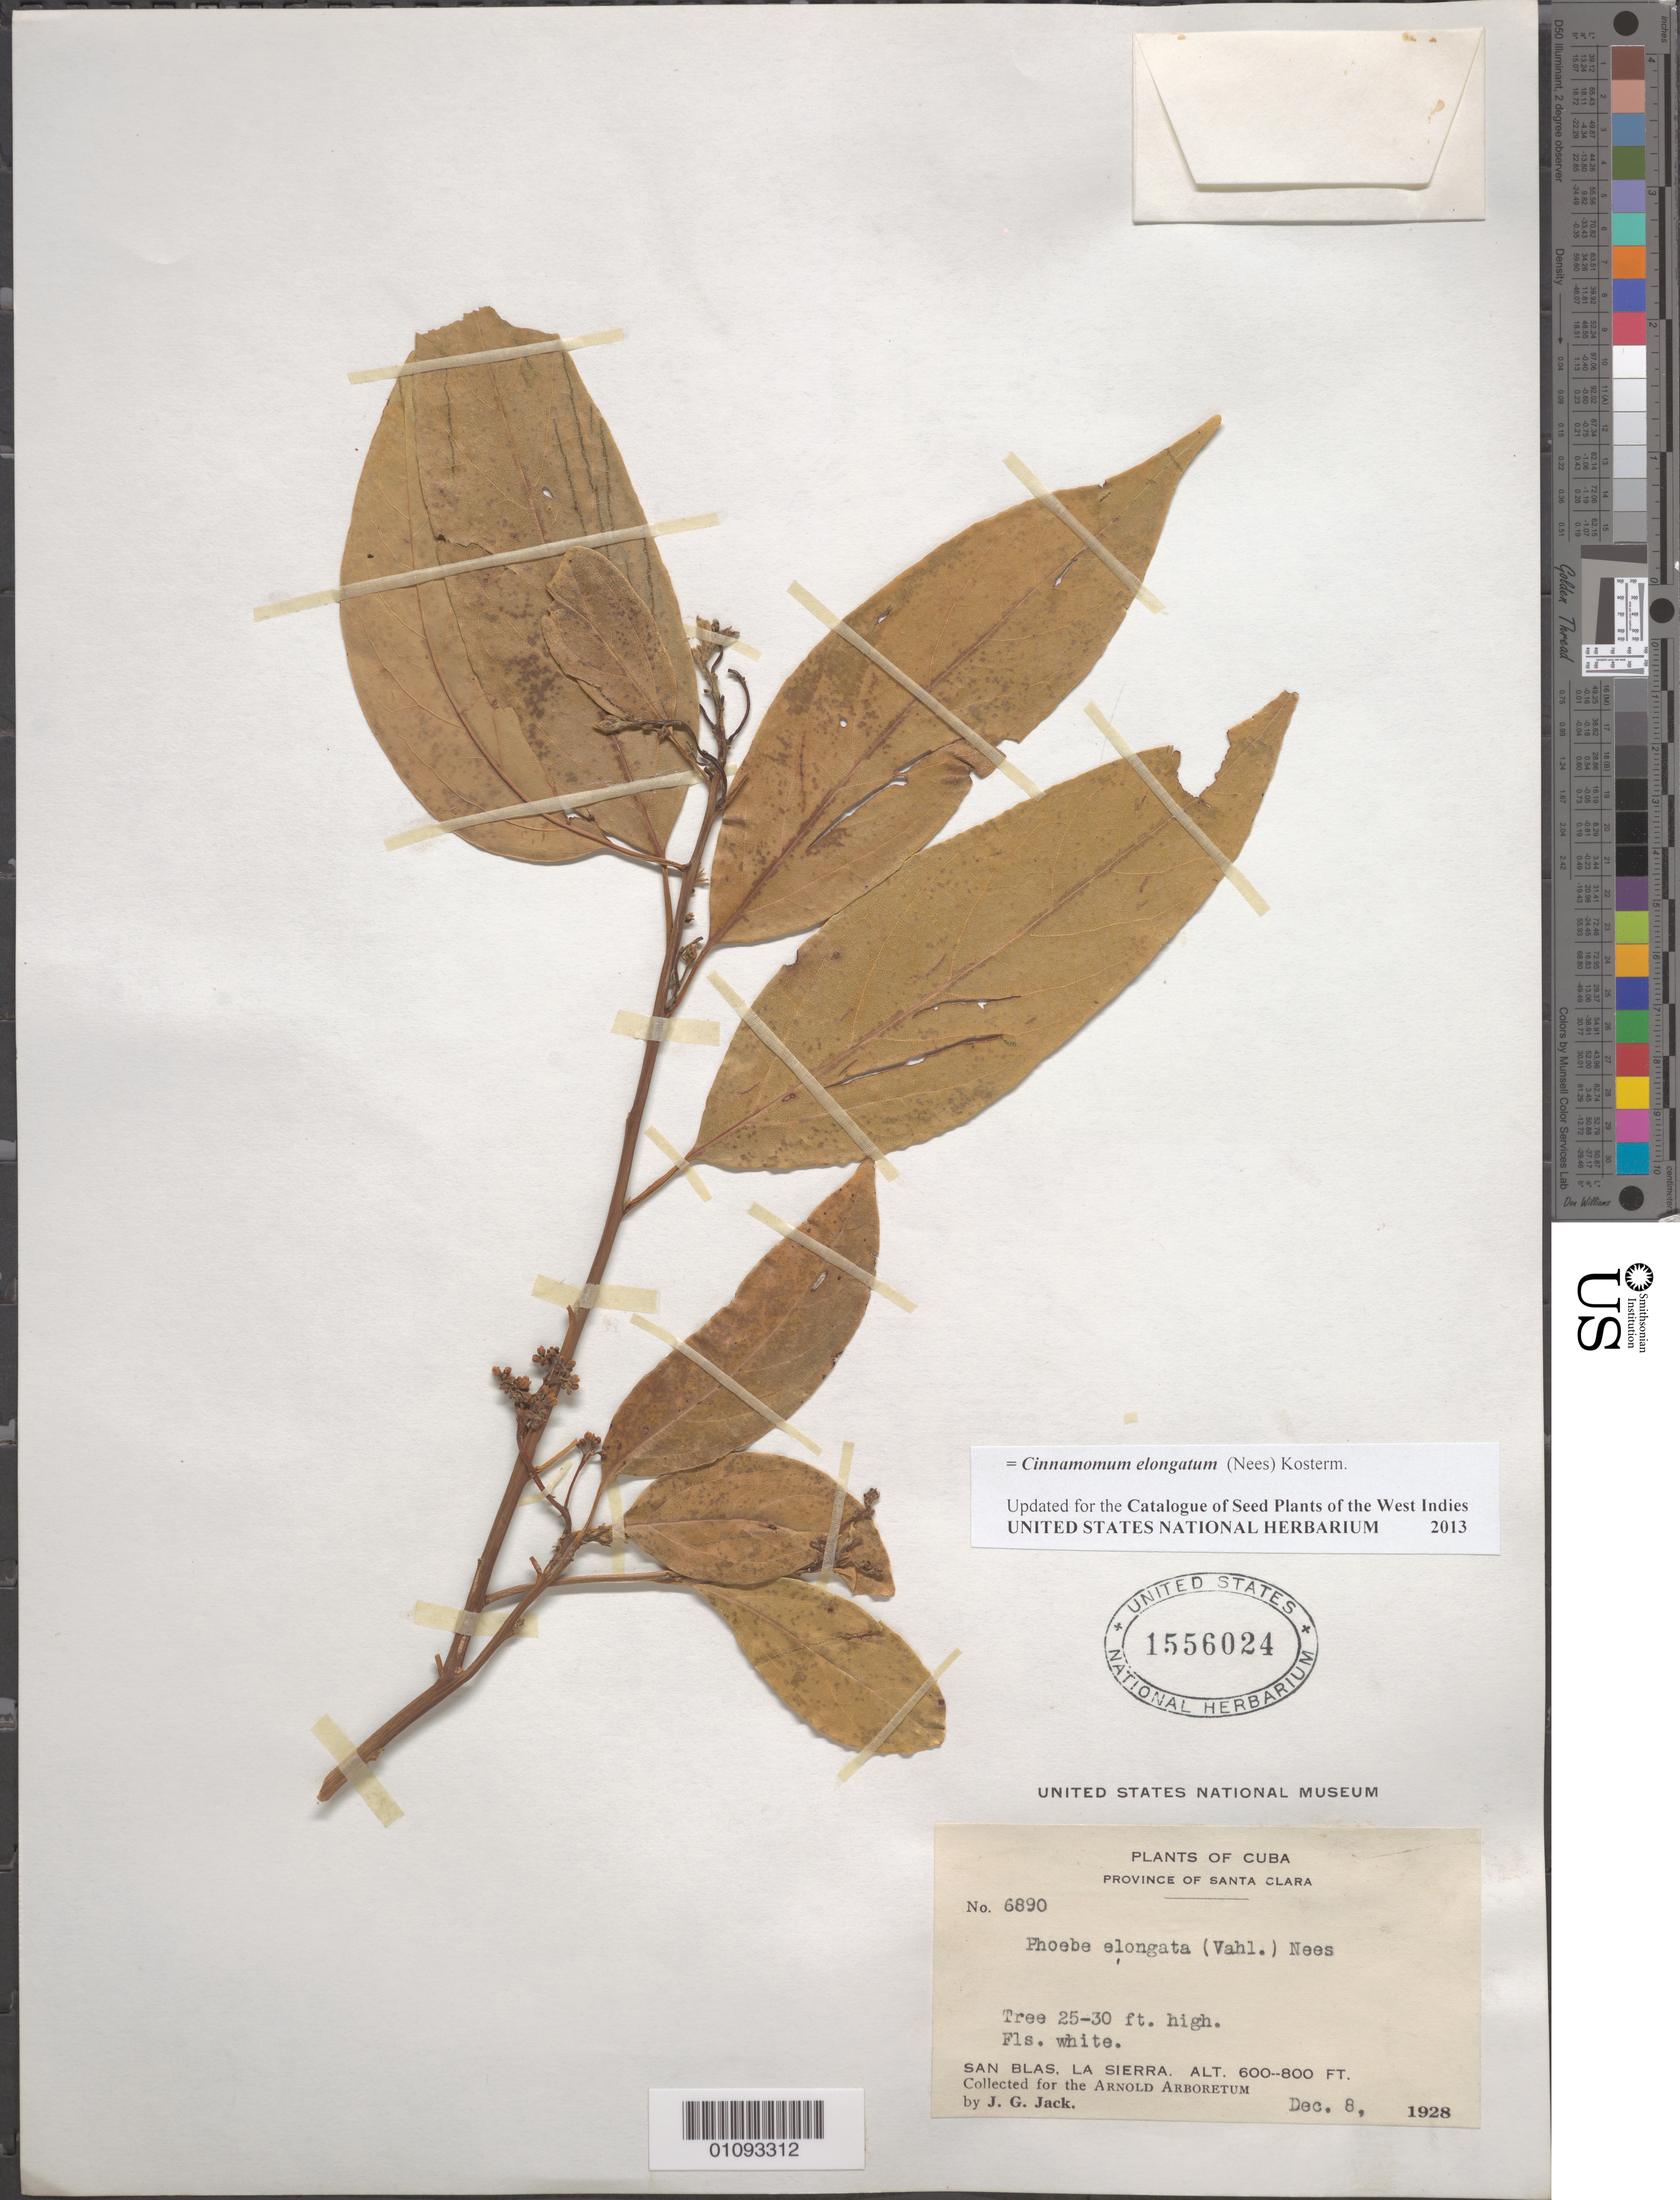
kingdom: Plantae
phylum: Tracheophyta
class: Magnoliopsida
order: Laurales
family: Lauraceae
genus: Phoebe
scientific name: Phoebe elongata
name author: (Vahl) Nees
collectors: J. G. Jack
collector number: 6890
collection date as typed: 01 Dec 1928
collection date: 1928-12-01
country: Cuba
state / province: Matanzas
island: Cuba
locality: San Blas, la Sierra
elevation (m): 183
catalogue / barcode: US 1556024